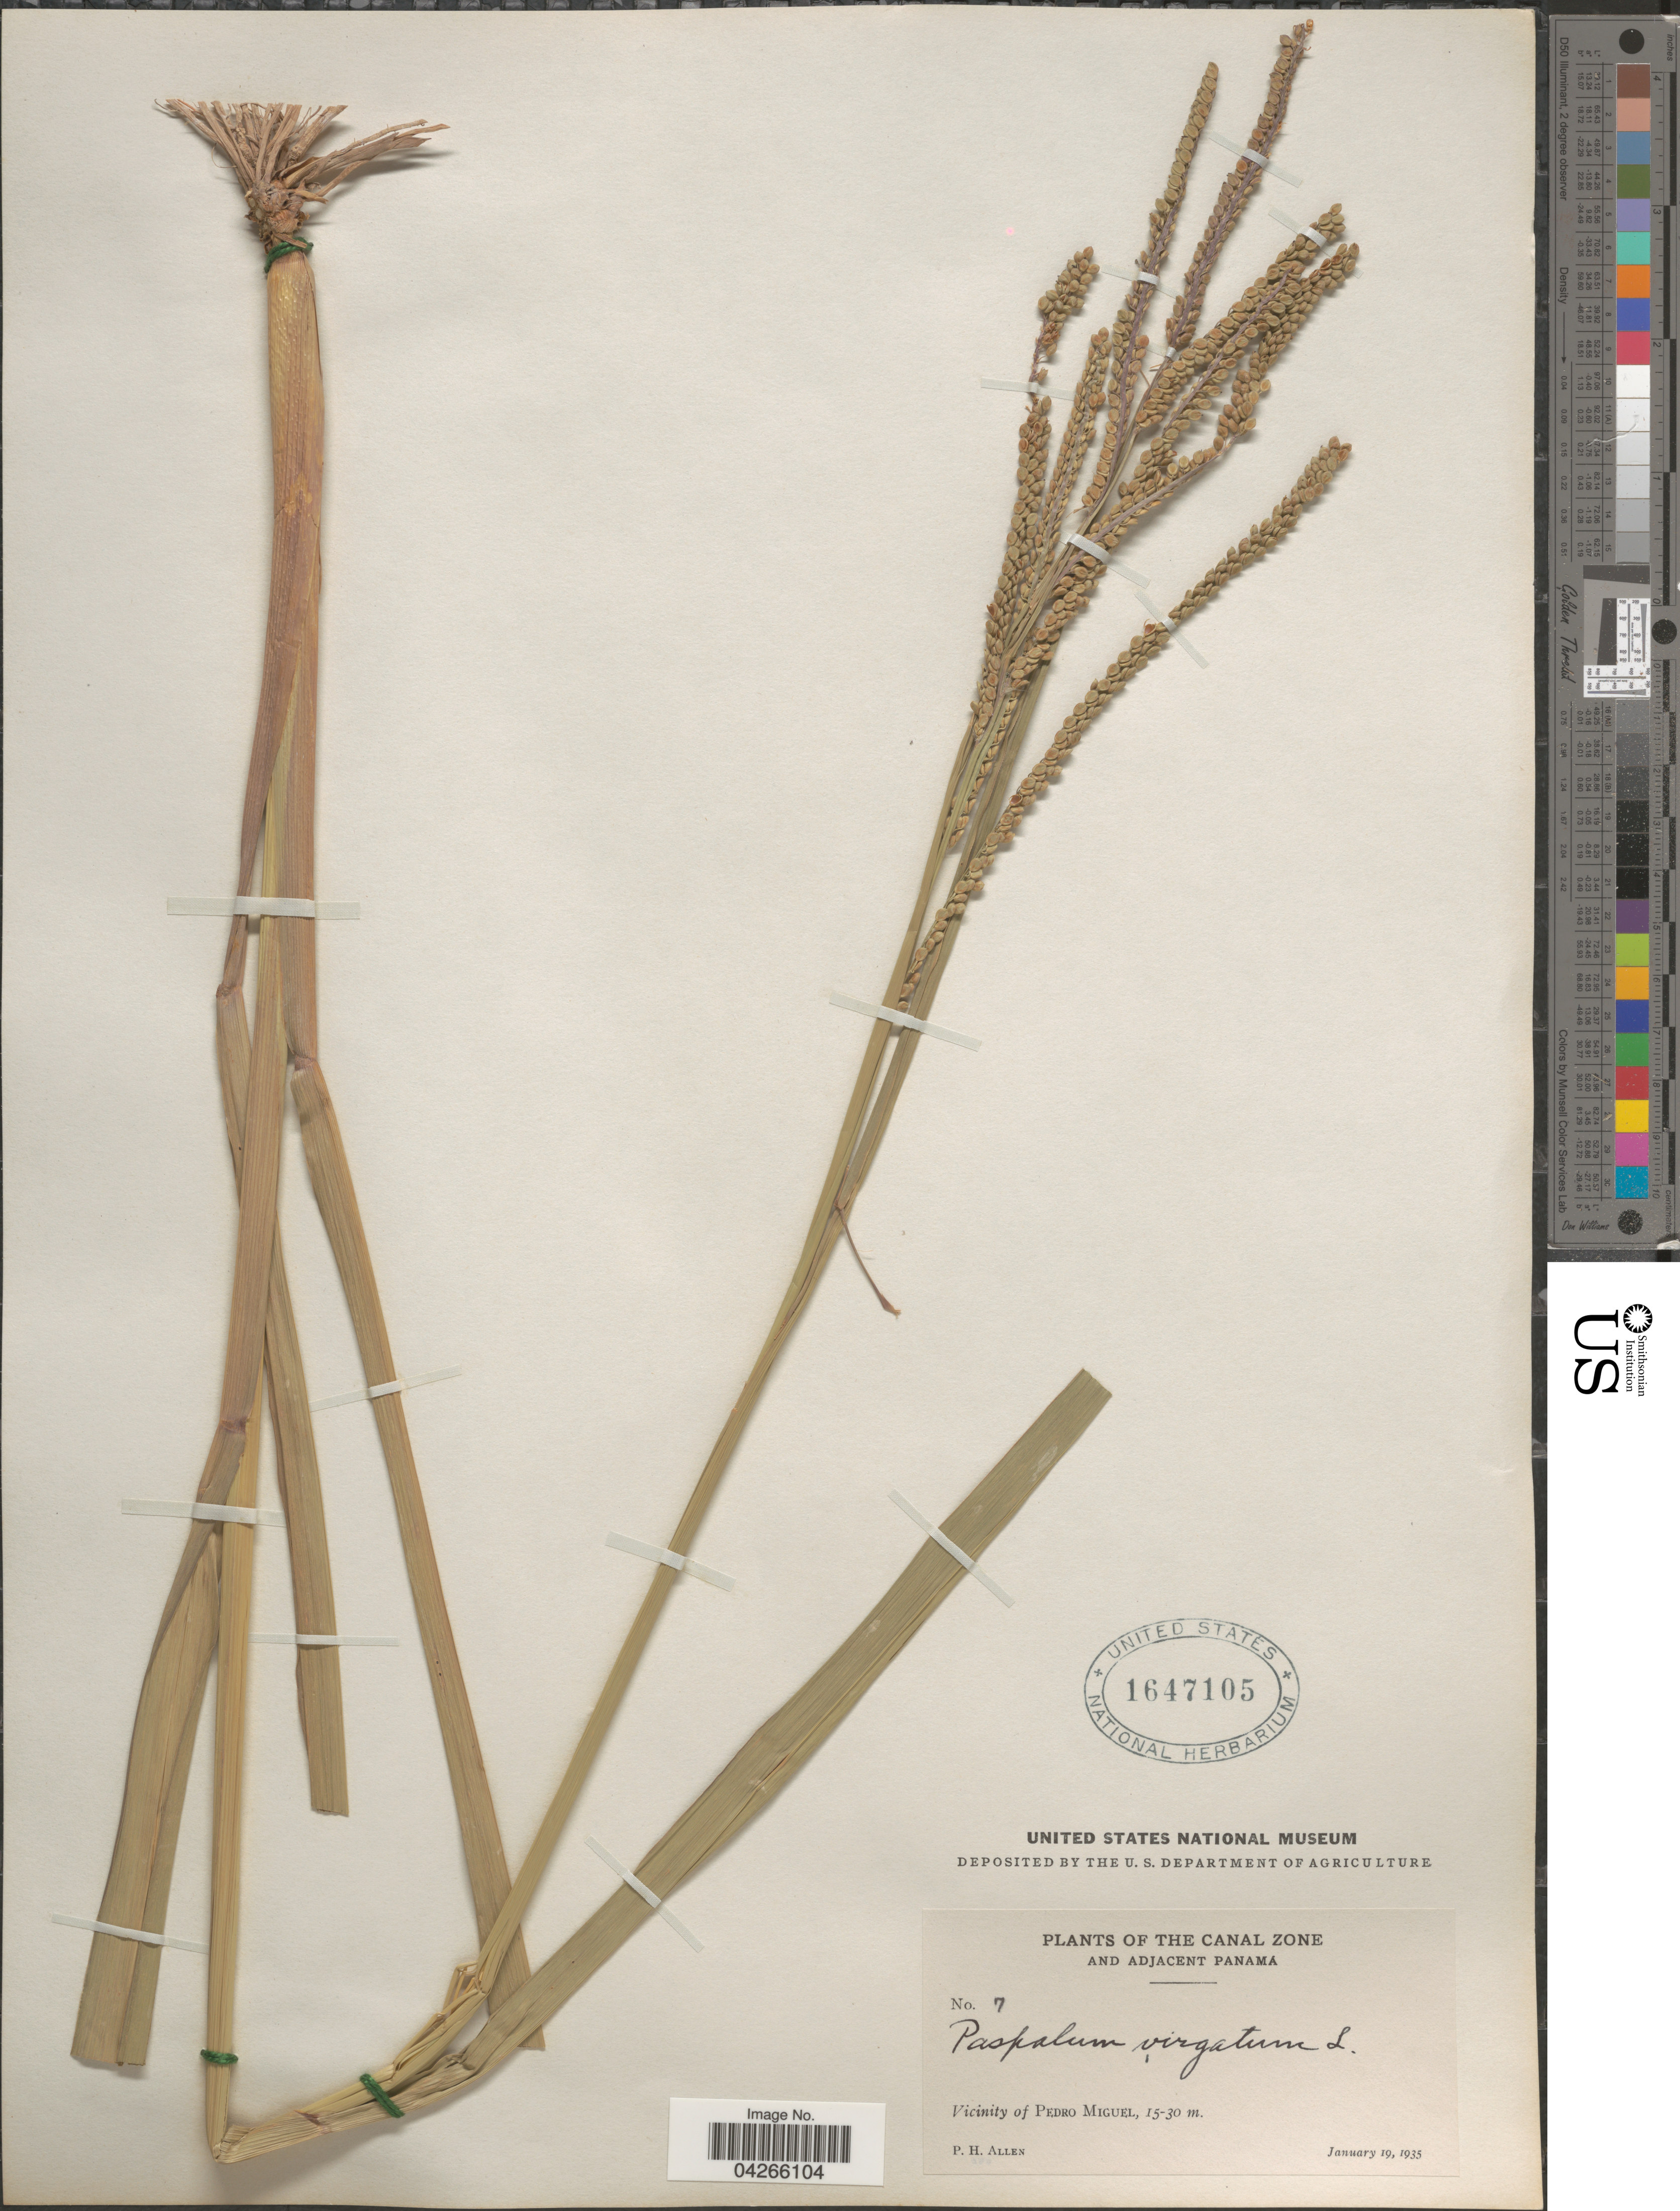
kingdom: Plantae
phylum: Tracheophyta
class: Liliopsida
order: Poales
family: Poaceae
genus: Paspalum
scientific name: Paspalum virgatum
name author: L.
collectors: P. H. Allen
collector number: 7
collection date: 1935-01-19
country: Panama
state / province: Colón / Panamá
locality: The Canal Zone and adjacent Panamá. Vicinity of Pedro Miguel.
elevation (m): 15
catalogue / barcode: US 1647105